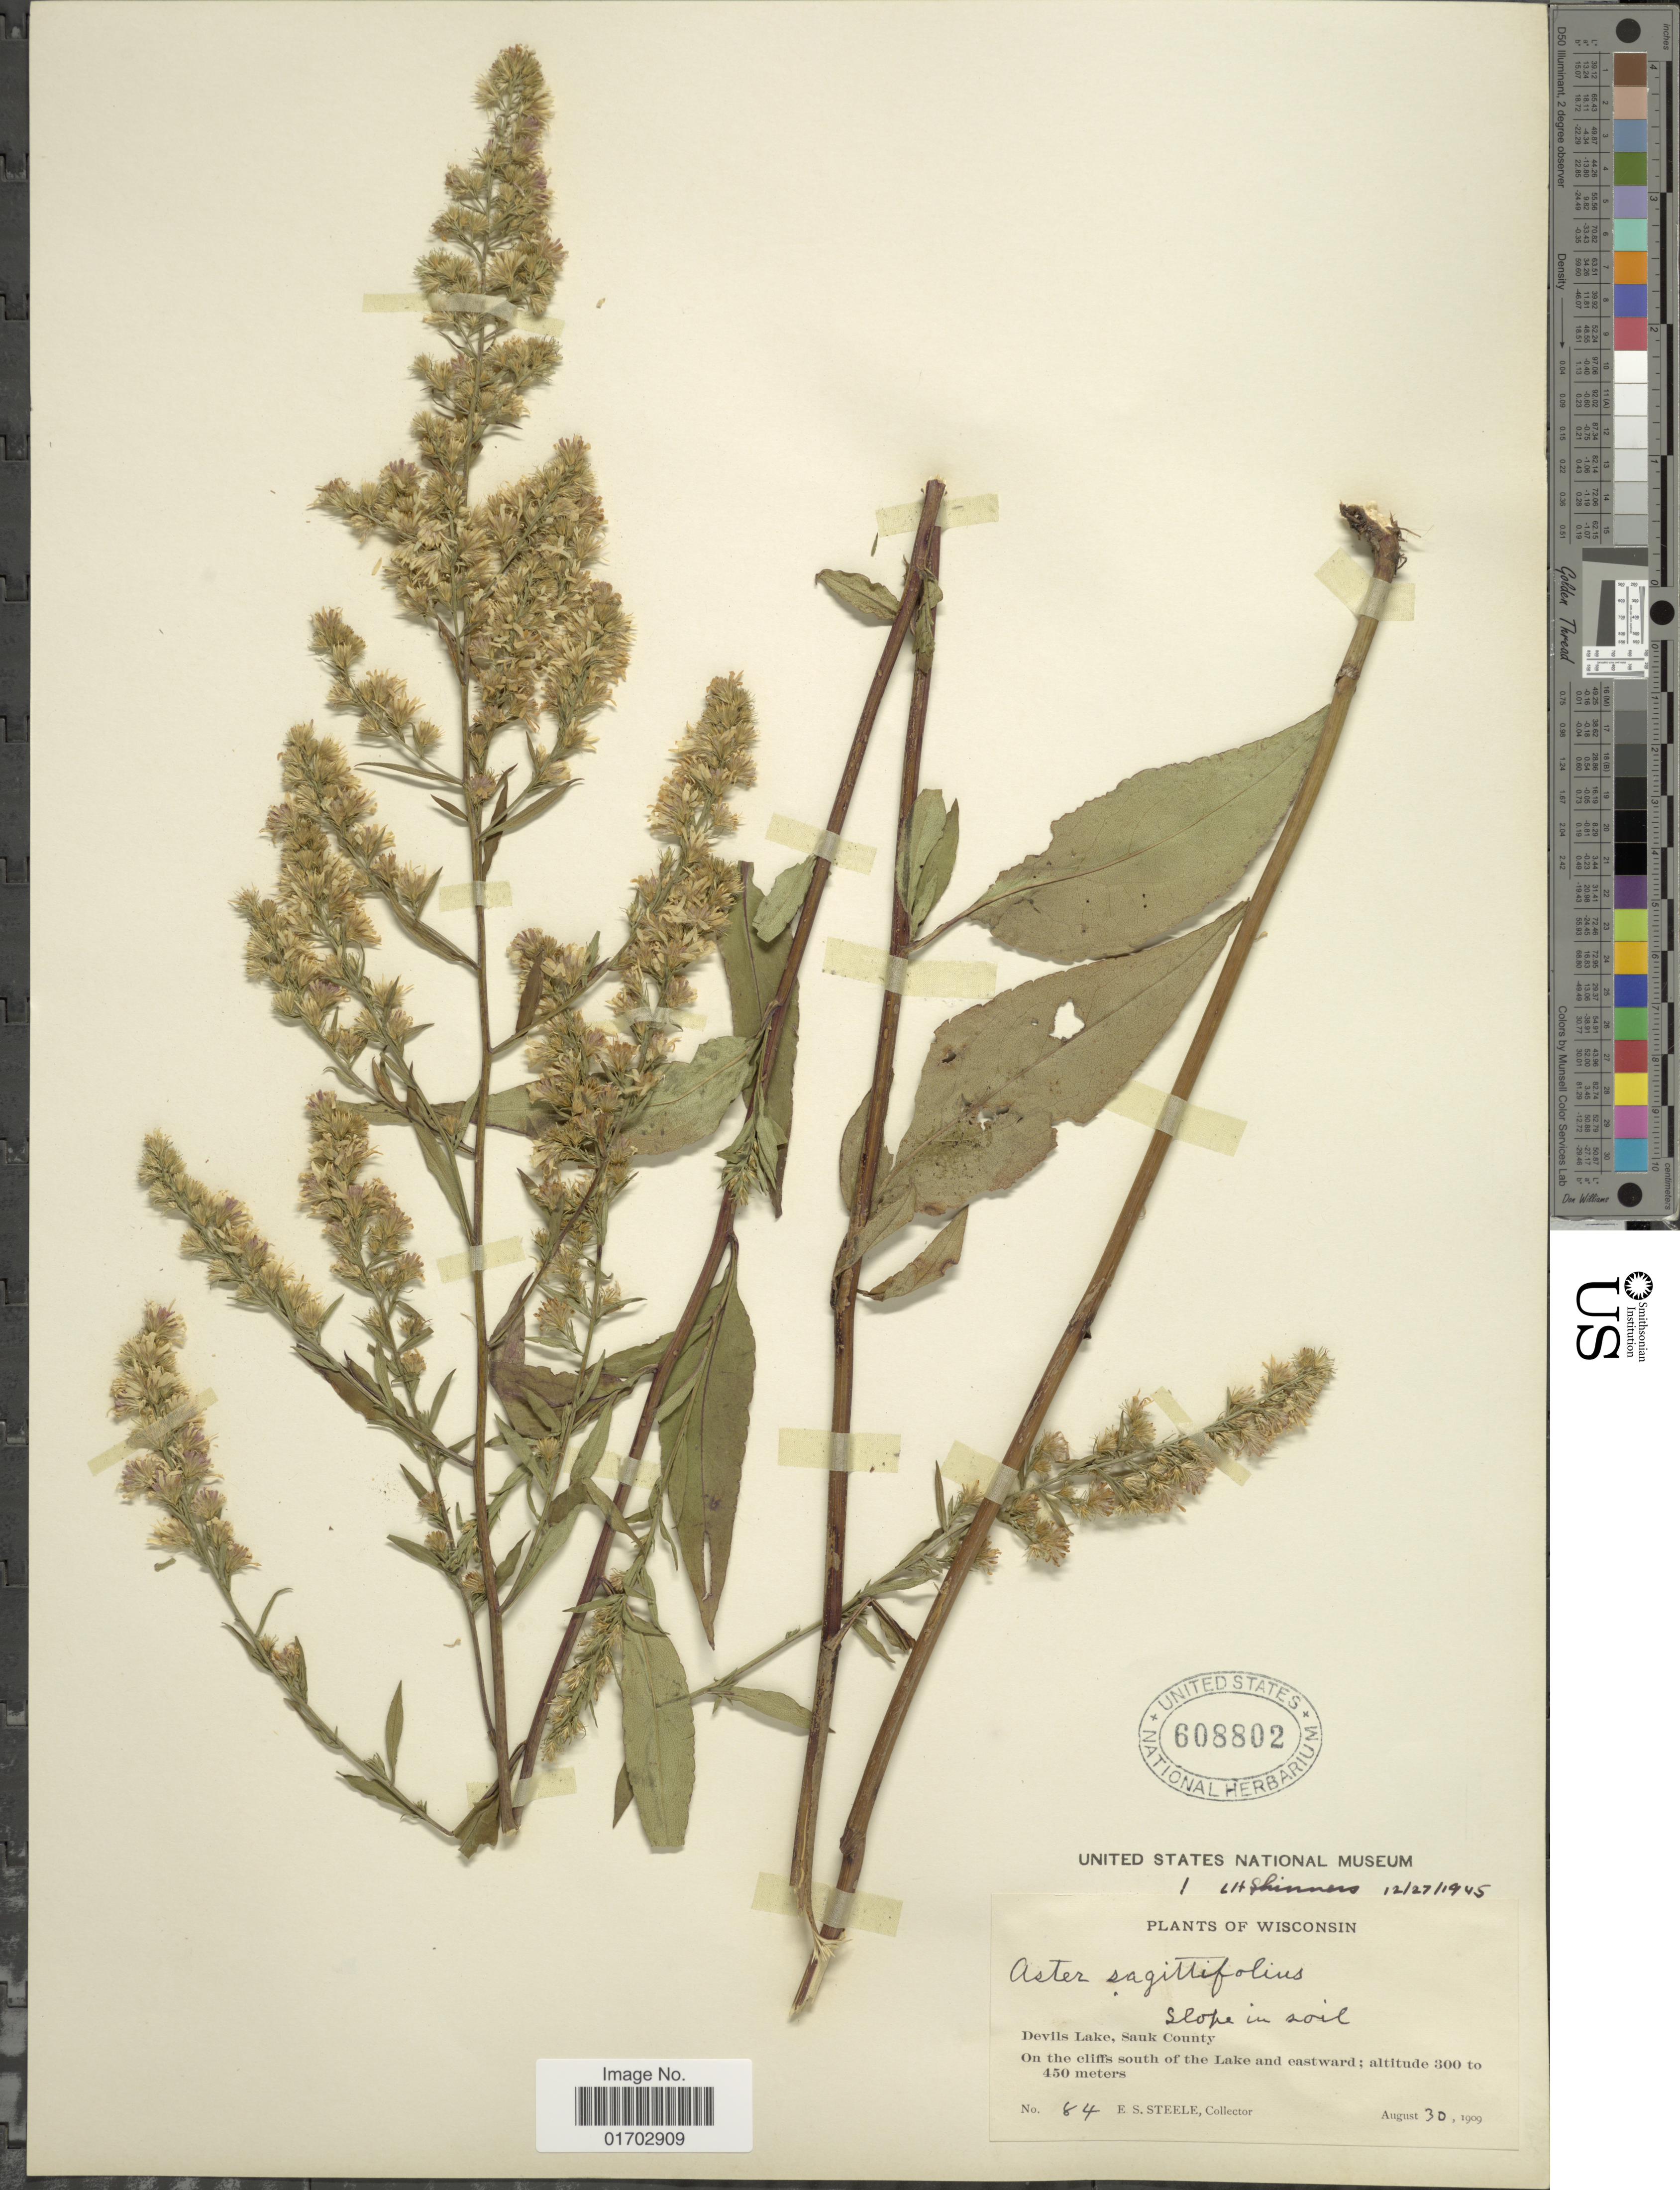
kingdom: Plantae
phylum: Tracheophyta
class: Magnoliopsida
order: Asterales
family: Asteraceae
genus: Symphyotrichum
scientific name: Symphyotrichum sagittifolium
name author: (Wedem. ex Willd.) G.L. Nesom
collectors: E. Steele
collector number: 84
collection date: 1909-08-30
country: United States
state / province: Wisconsin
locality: Devils Lake, Sauk County, on the cliffs south of the Lake and eastward.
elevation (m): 300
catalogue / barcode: US 608802